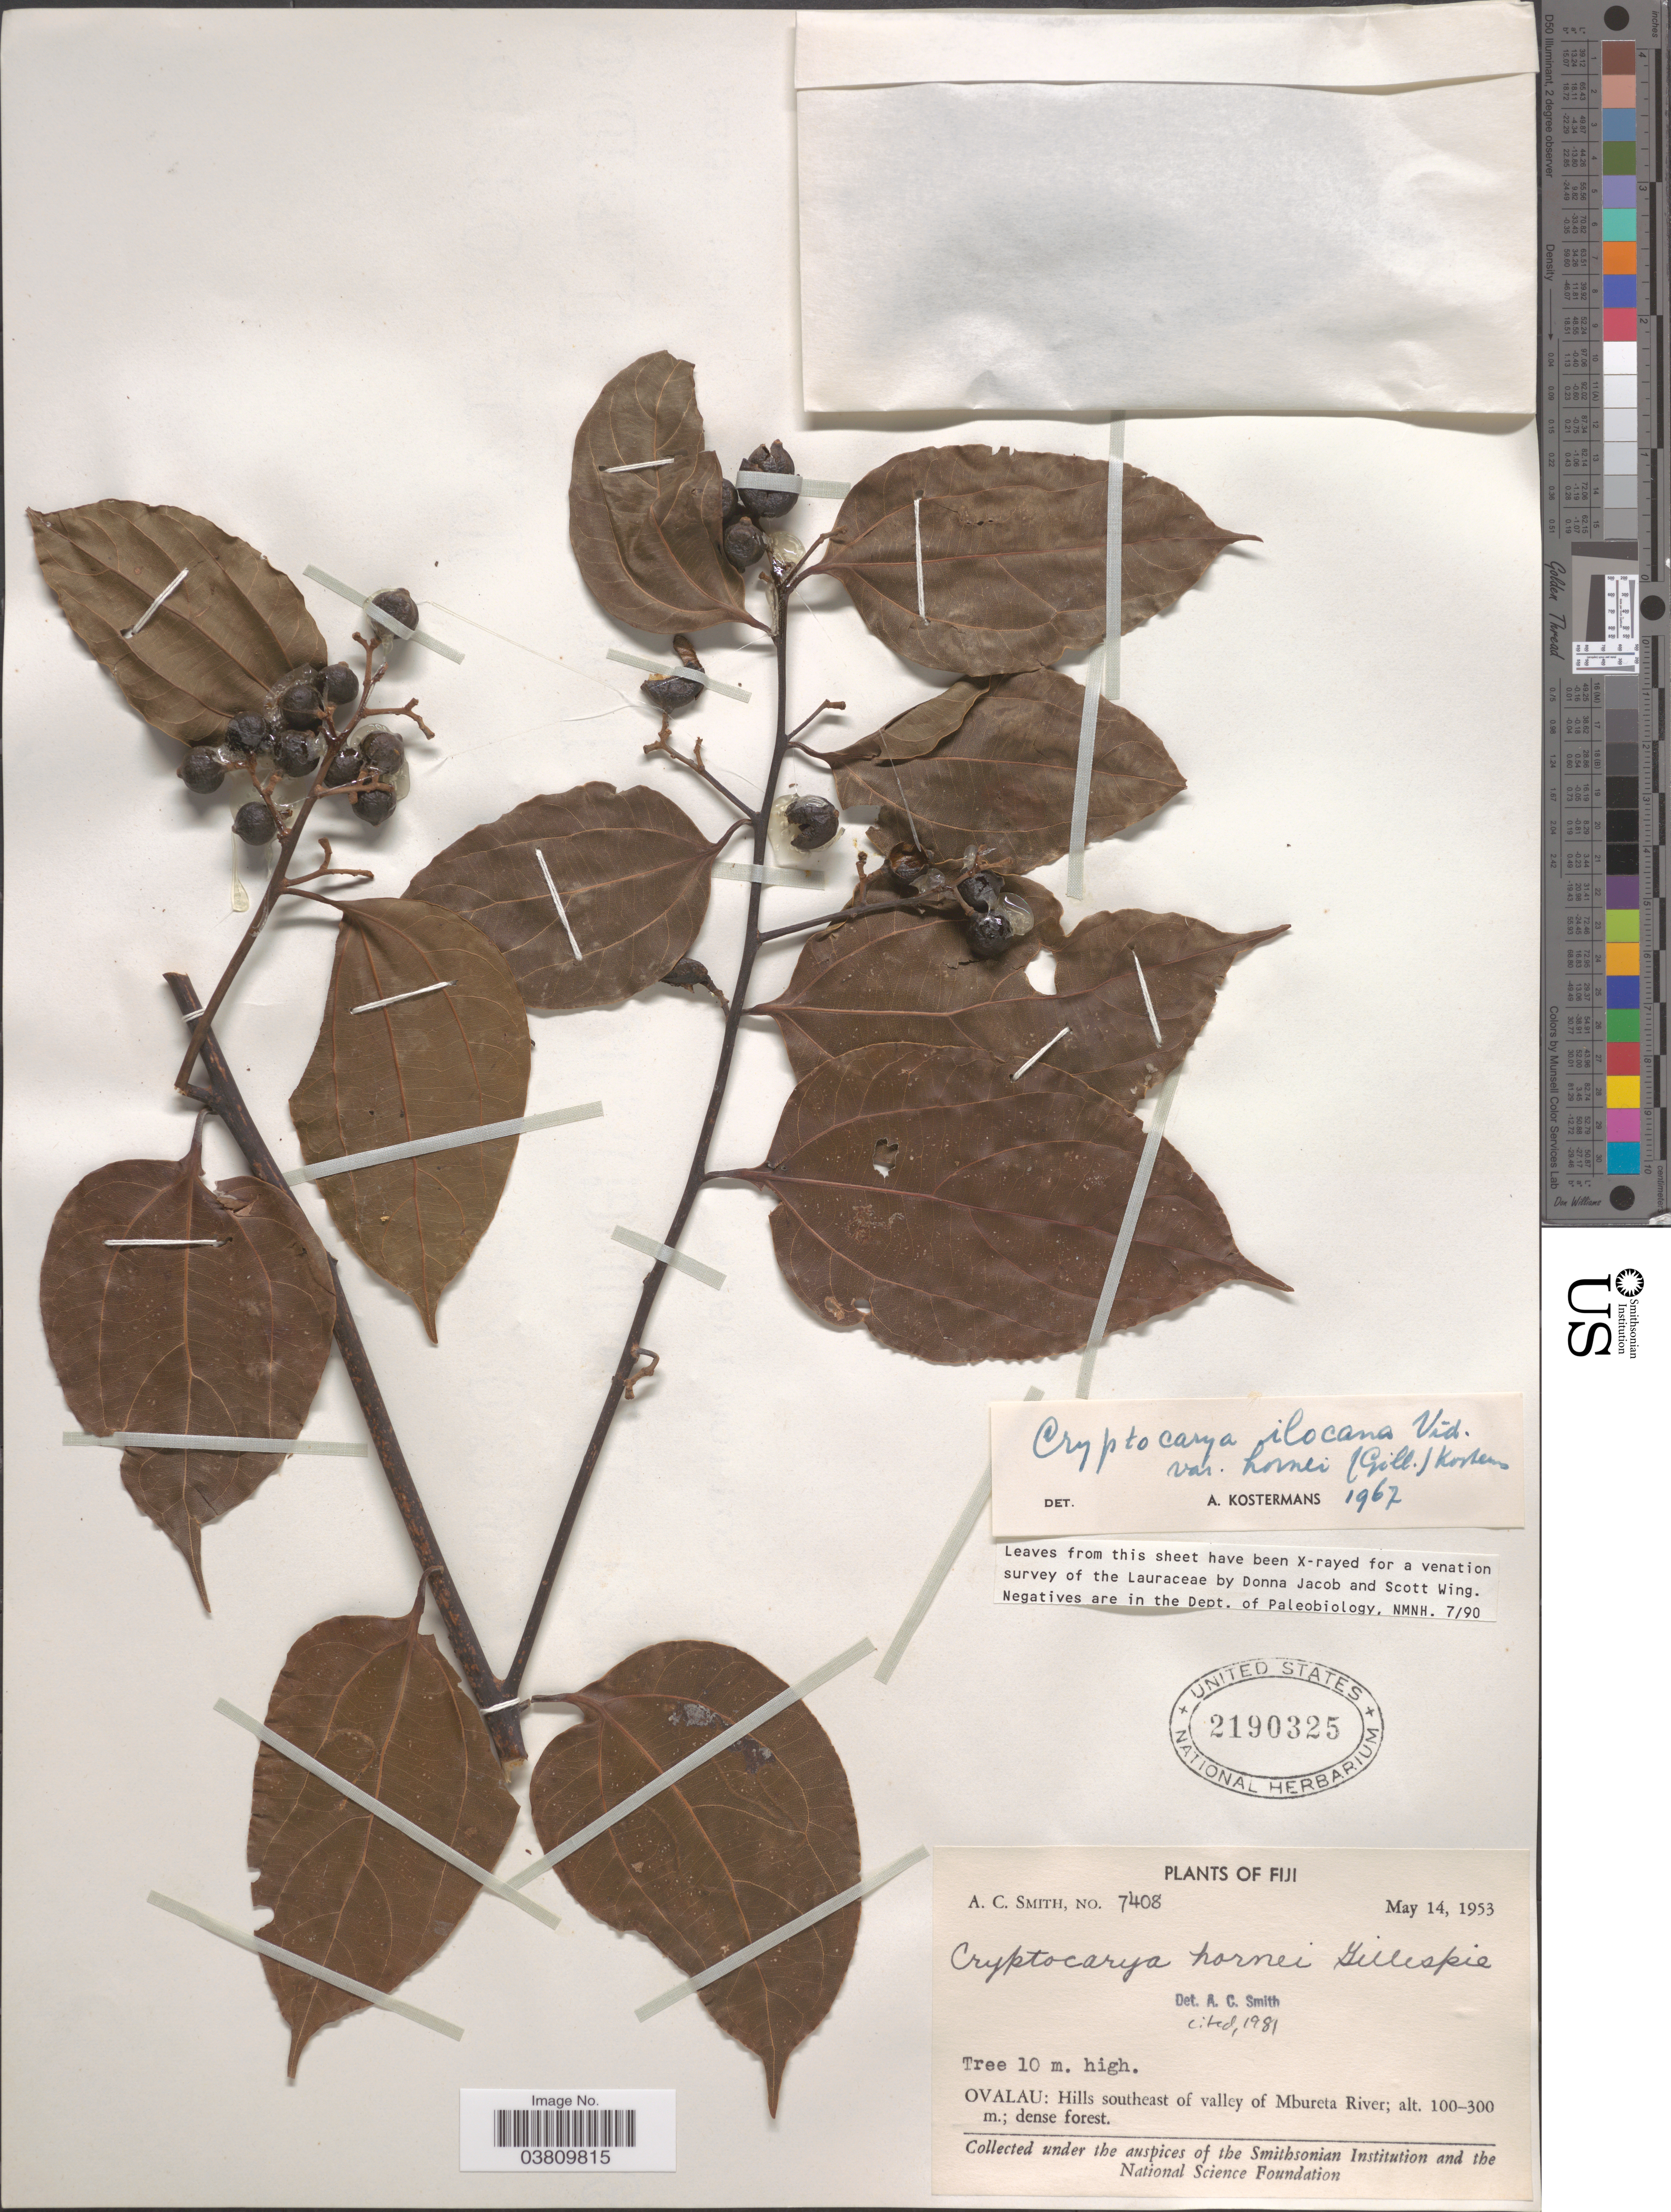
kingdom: Plantae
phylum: Tracheophyta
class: Magnoliopsida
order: Laurales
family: Lauraceae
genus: Cryptocarya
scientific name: Cryptocarya hornei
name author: Gillespie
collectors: A. C. Smith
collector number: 7408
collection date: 1953-05-14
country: Fiji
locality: Ovalau: Hills southeast of valley of Mbureta River.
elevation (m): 100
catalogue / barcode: US 2190325